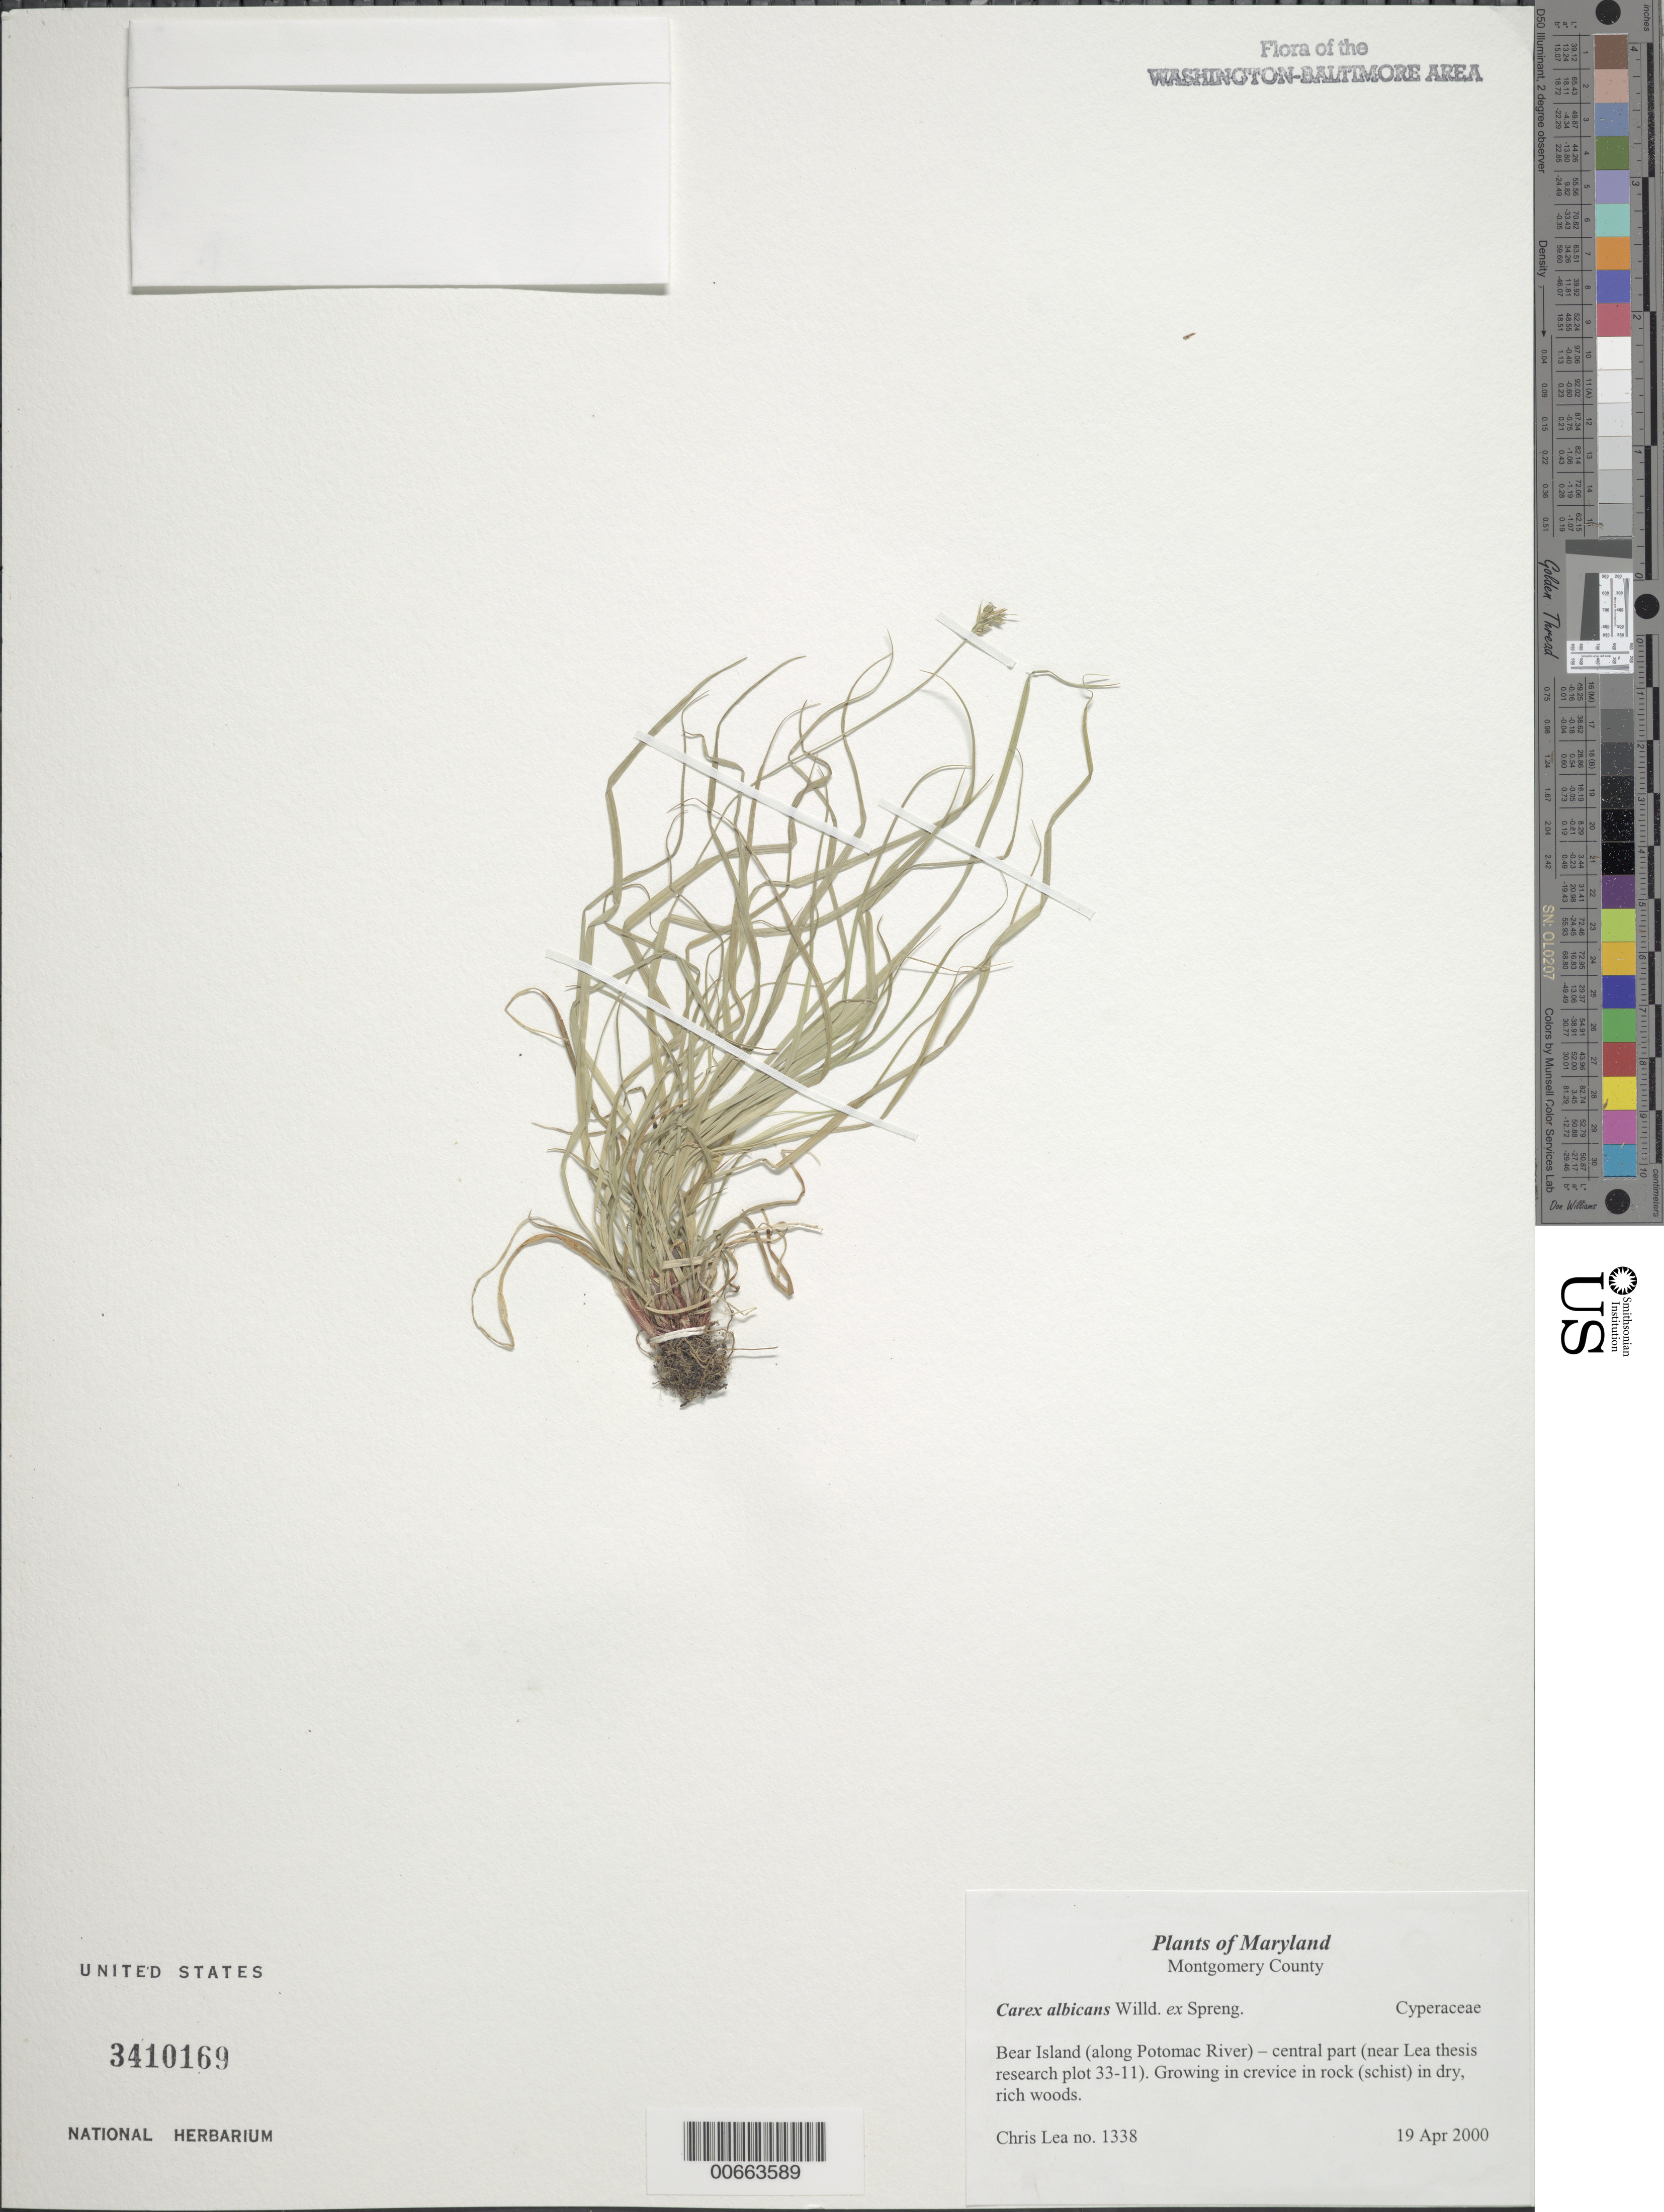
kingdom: Plantae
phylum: Tracheophyta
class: Liliopsida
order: Poales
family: Cyperaceae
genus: Carex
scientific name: Carex albicans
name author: Willd. ex Spreng.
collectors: C. Lea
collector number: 1338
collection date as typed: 19 Apr 2000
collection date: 2000-04-19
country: United States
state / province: Maryland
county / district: Montgomery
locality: Bear Island (along Potomac River) - central part (near Lea thesis research plot 33-11).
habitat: Growing in crevice in rock (schist) in dry, rich woods.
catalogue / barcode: US 3410169